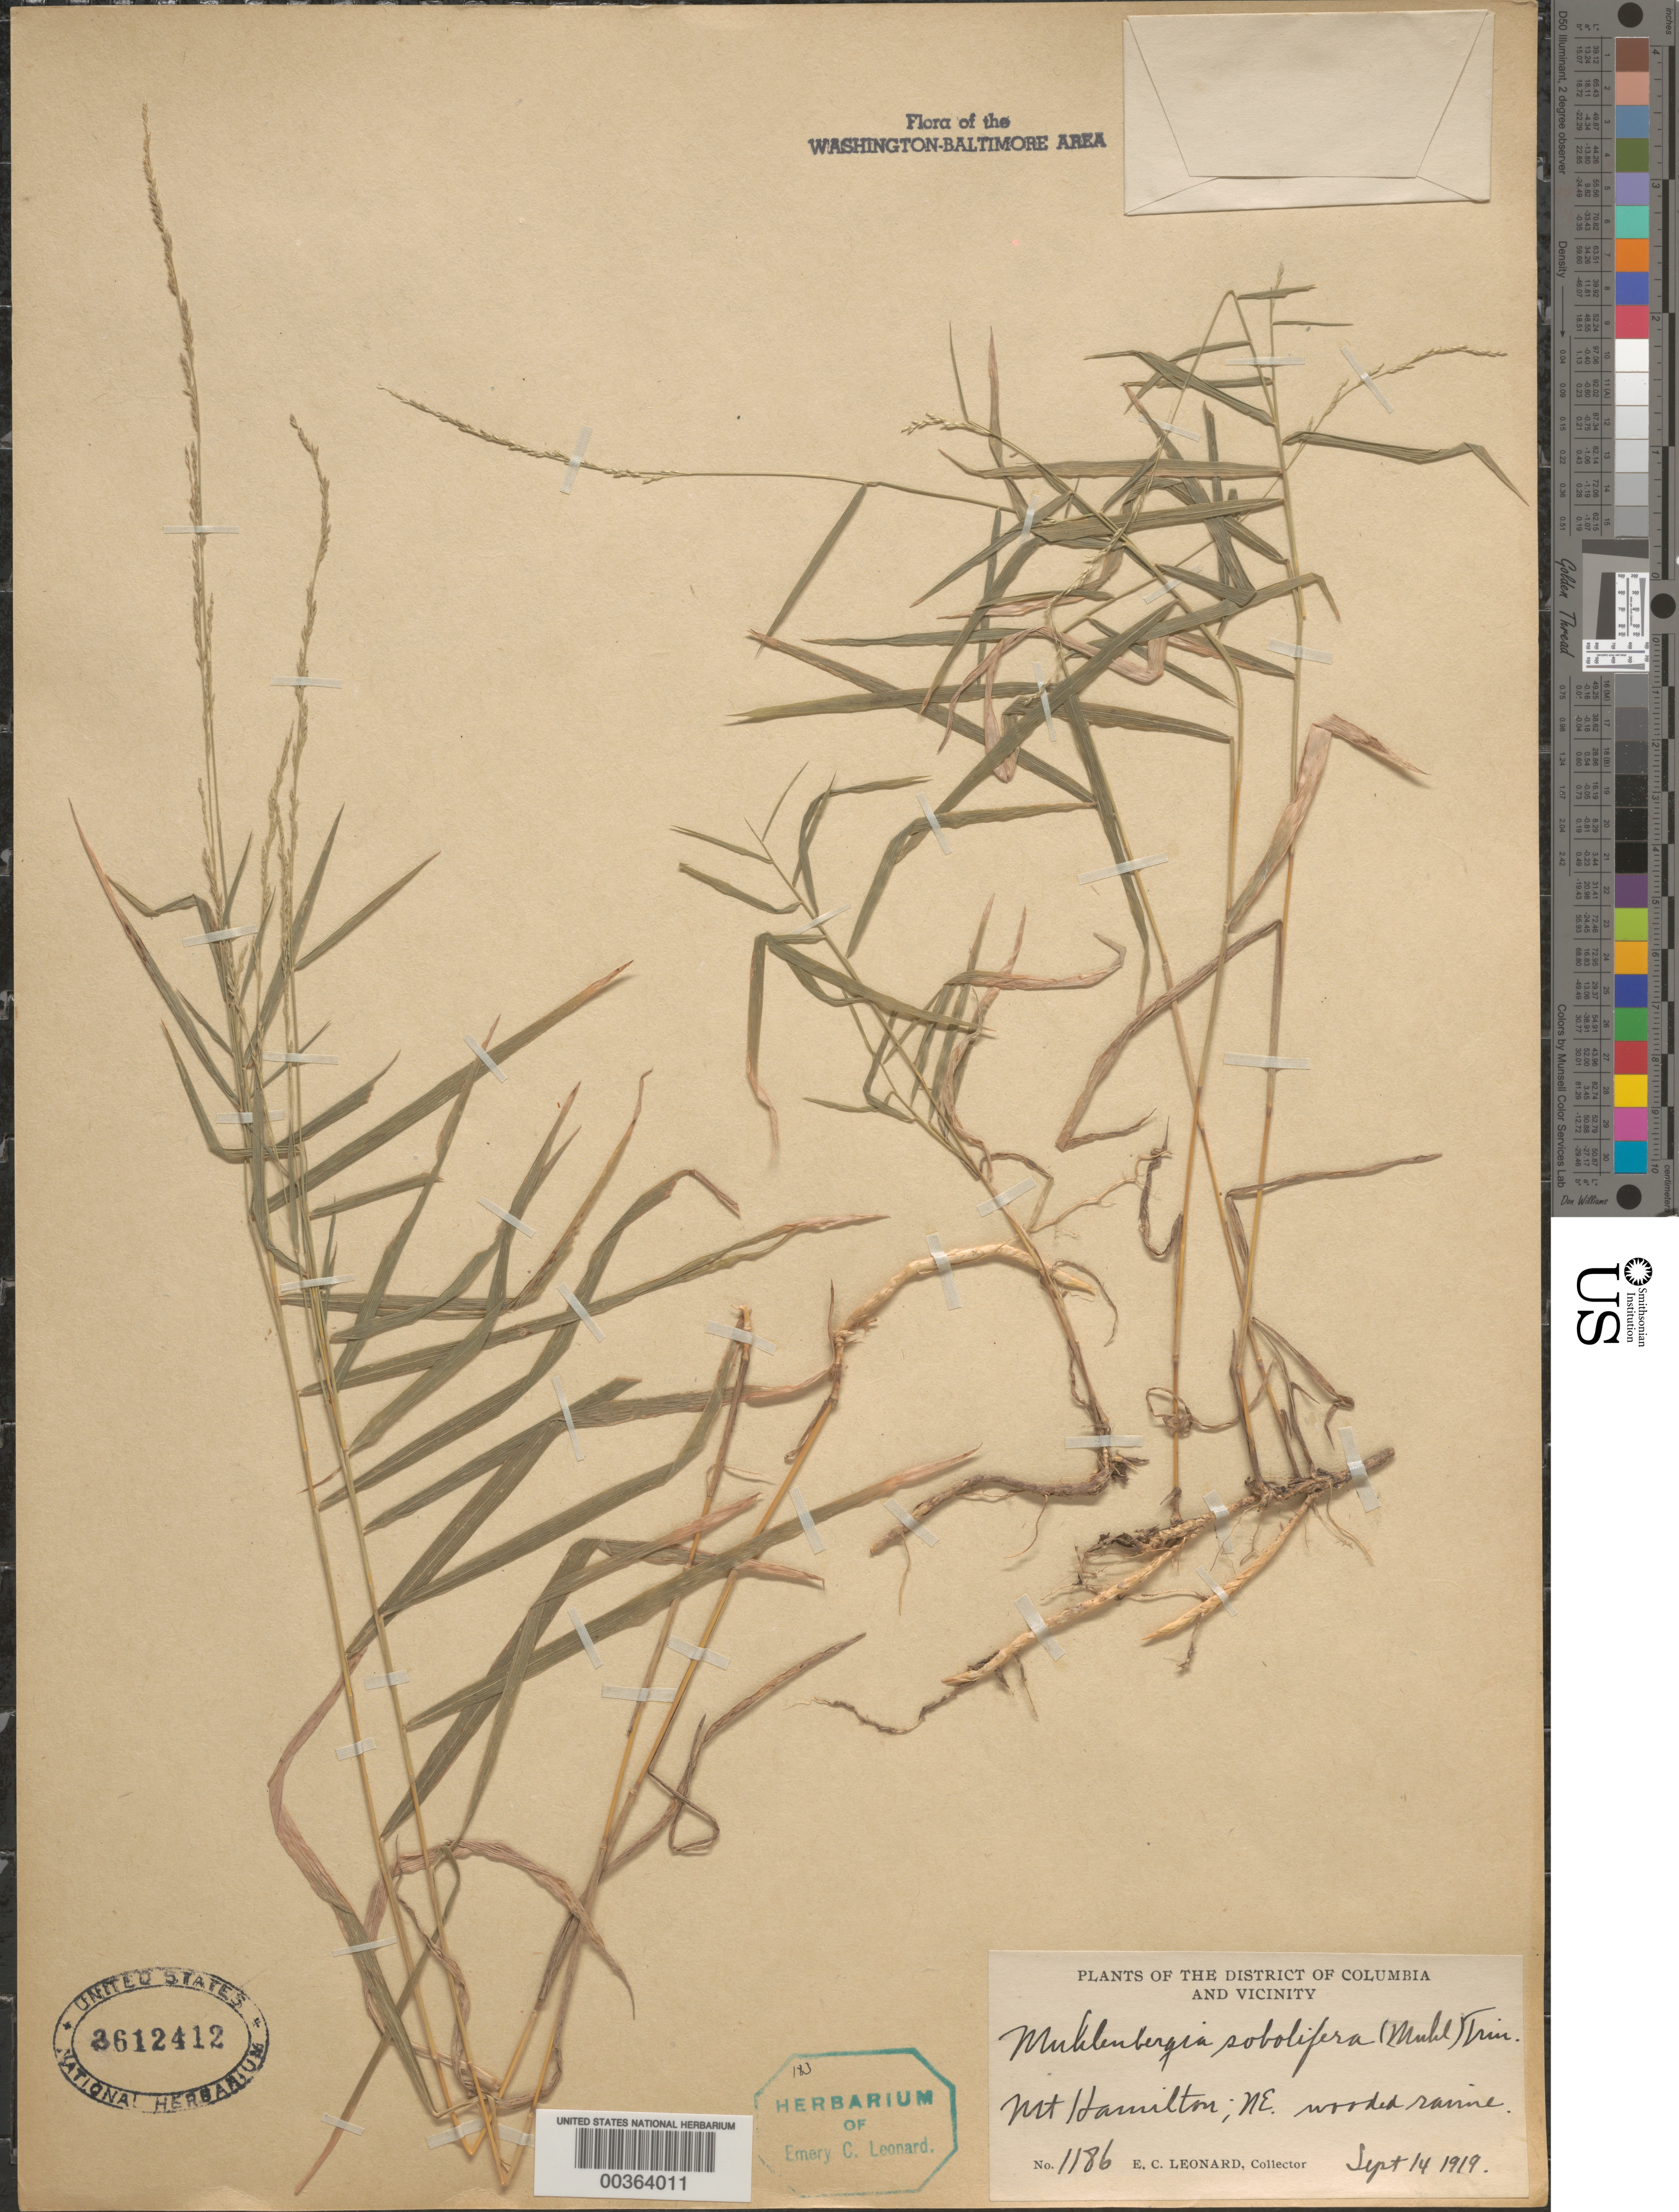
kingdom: Plantae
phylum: Tracheophyta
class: Liliopsida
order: Poales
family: Poaceae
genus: Muhlenbergia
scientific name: Muhlenbergia sobolifera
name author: (Muhl. ex Willd.) Trin.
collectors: E. C. Leonard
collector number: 1186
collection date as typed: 14 Sep 1919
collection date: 1919-09-14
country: United States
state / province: District of Columbia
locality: Mount Hamilton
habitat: Wooded ravine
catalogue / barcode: US 2612412